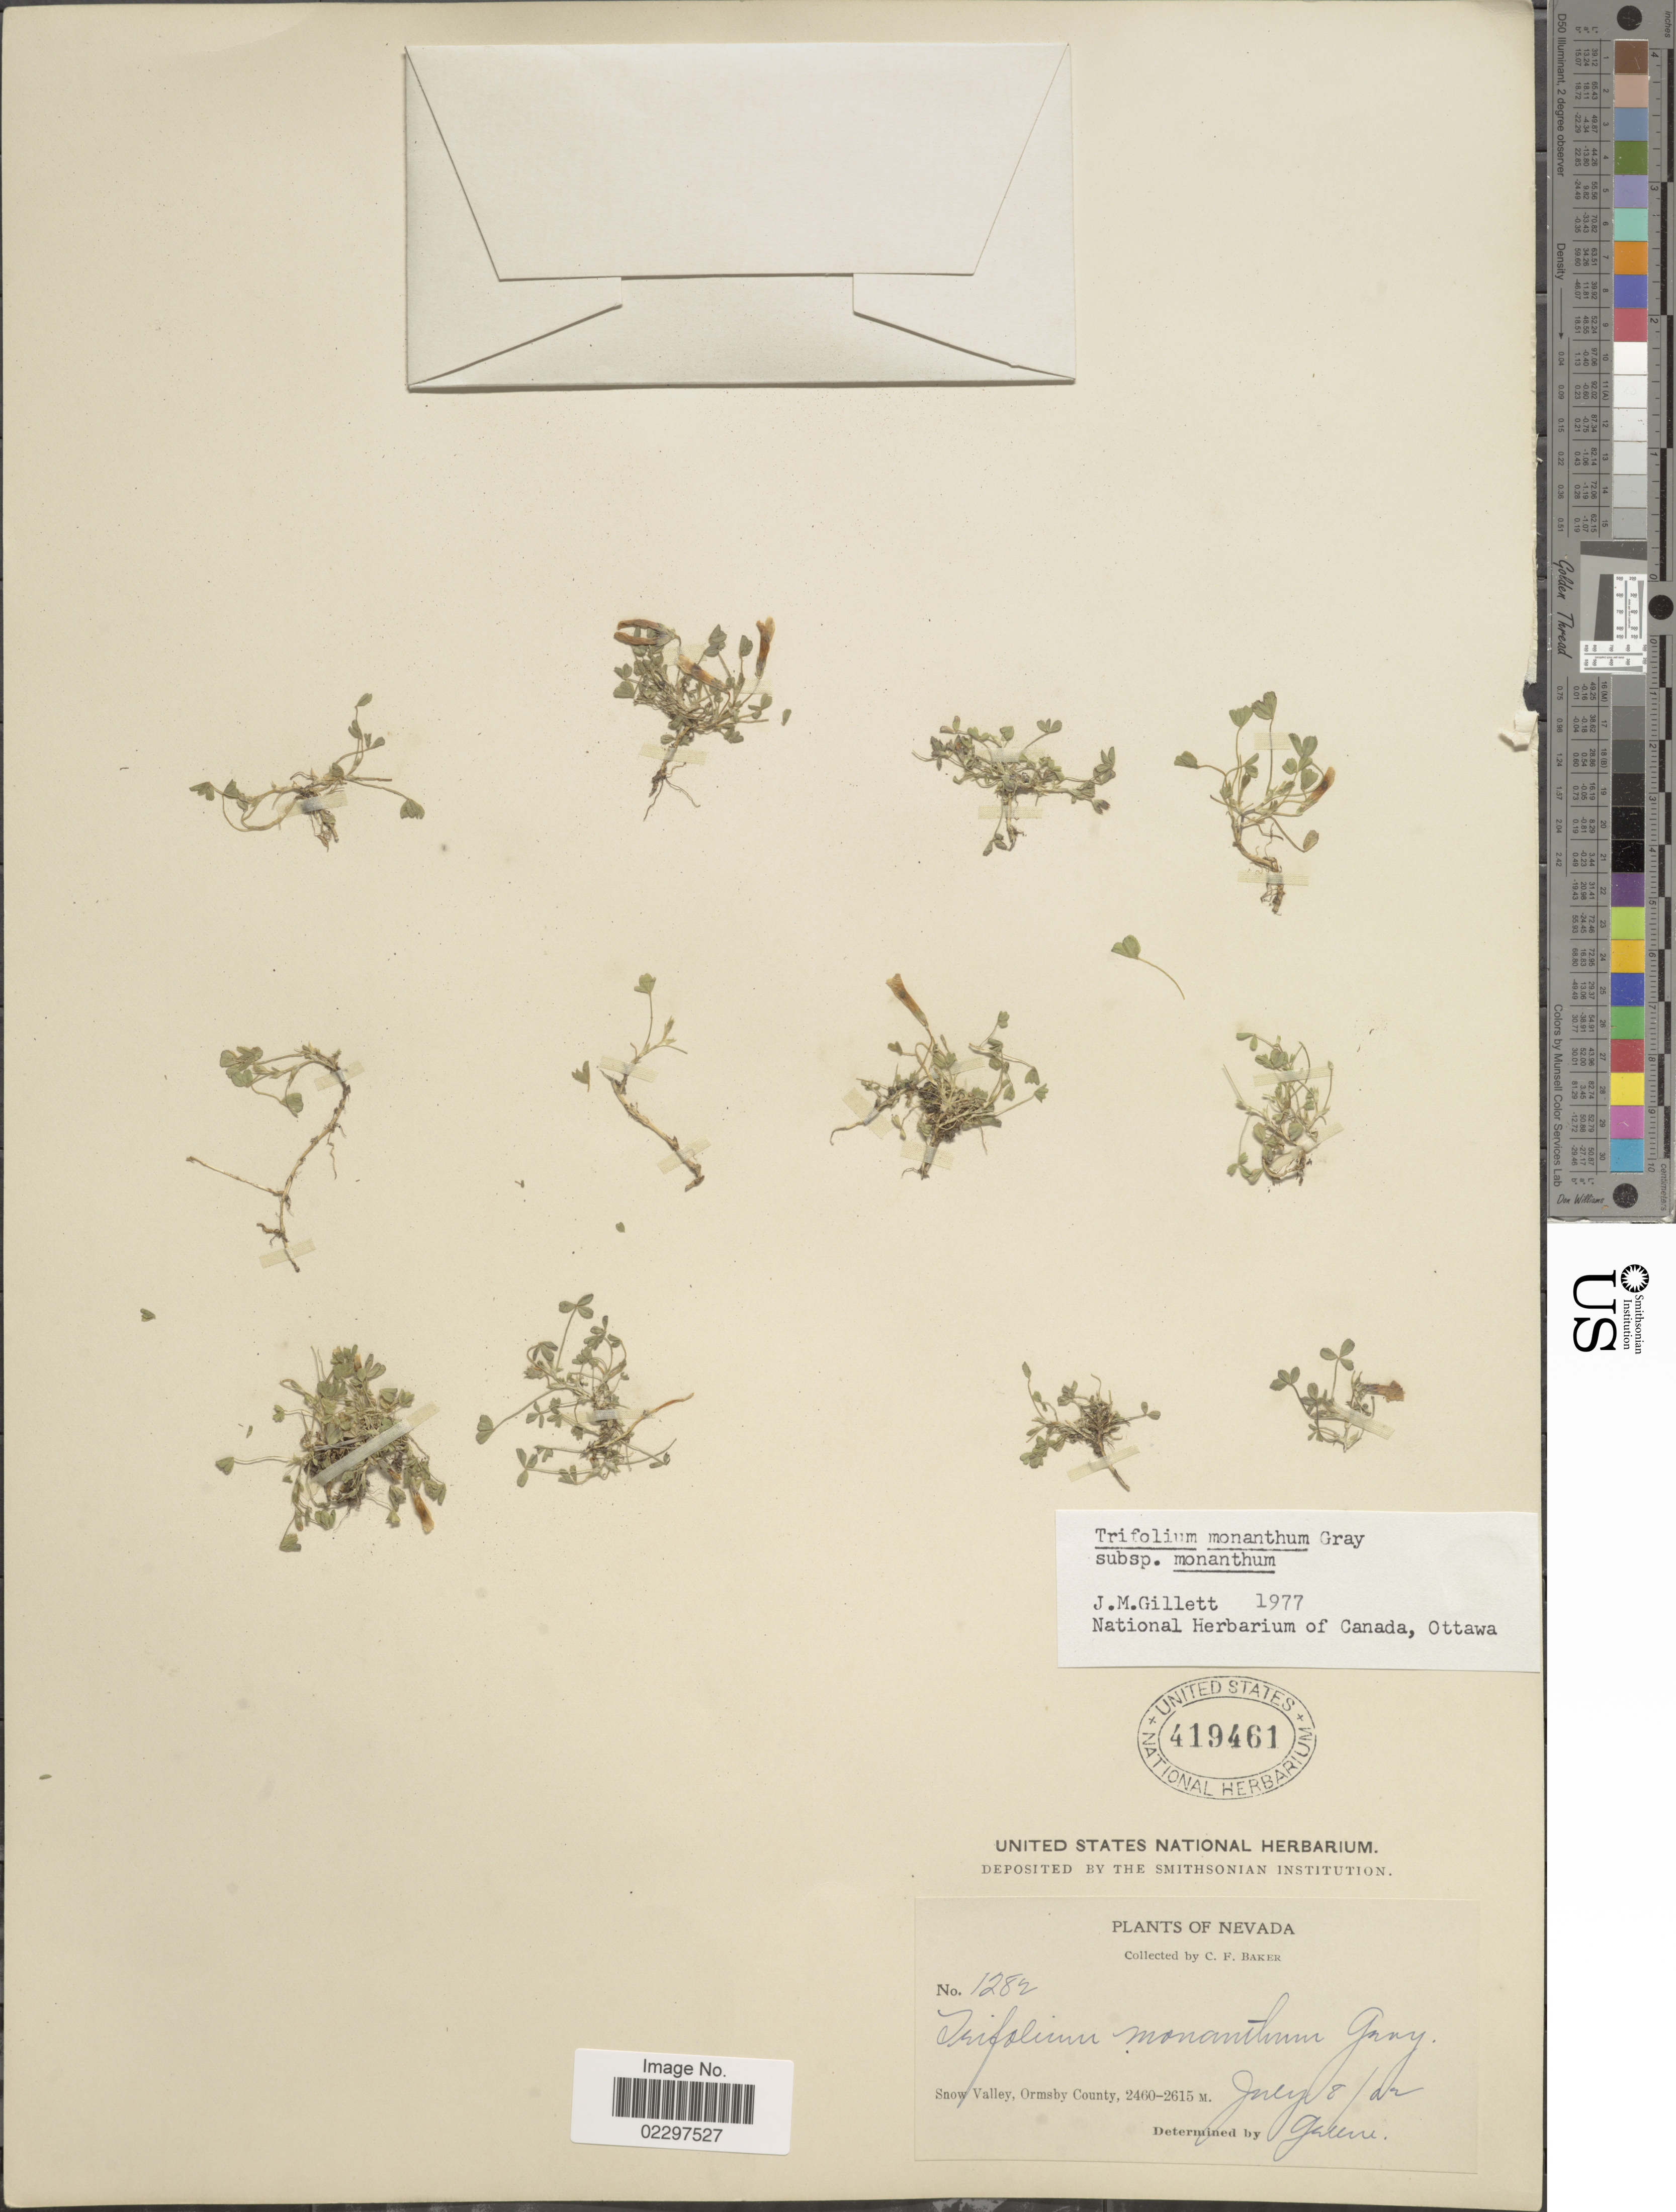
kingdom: Plantae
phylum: Tracheophyta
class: Magnoliopsida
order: Fabales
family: Fabaceae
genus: Trifolium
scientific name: Trifolium monanthum subsp. monanthum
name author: A. Gray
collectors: C. F. Baker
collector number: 1282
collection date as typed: Transcribed d/m/y: 8/7/2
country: United States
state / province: Nevada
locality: Snow Valley, Ormsby County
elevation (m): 2460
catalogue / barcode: US 419461